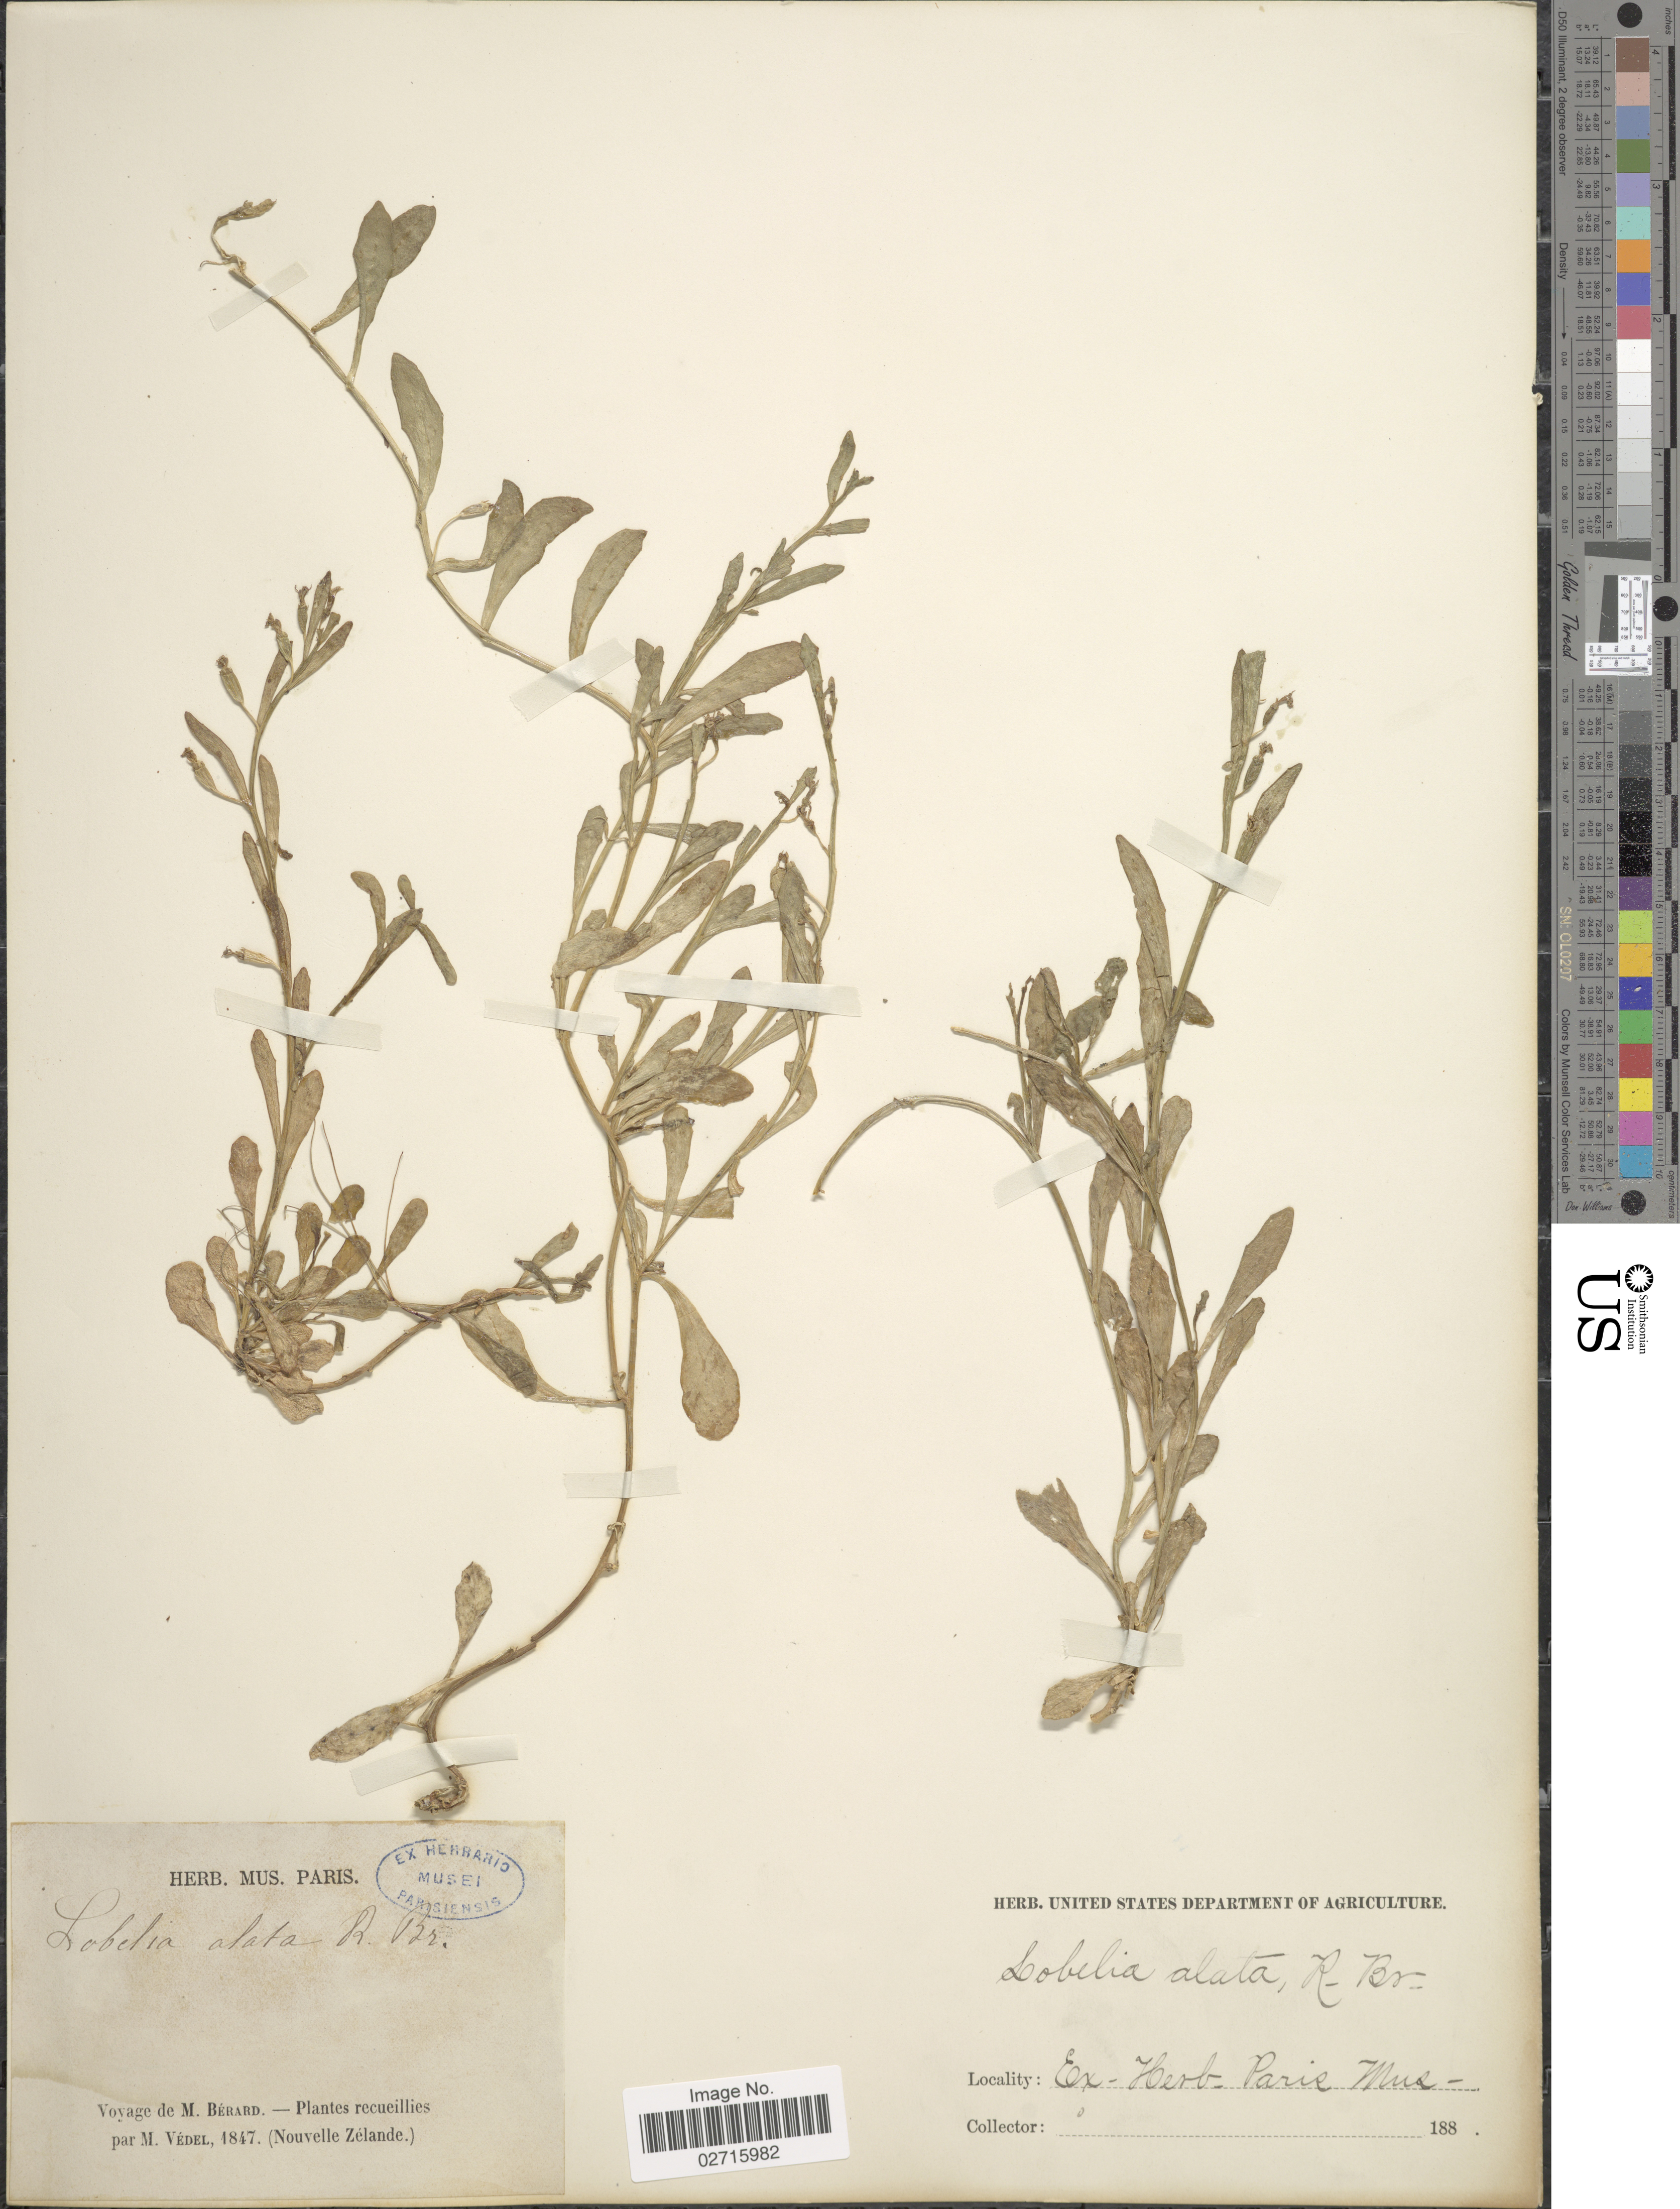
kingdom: Plantae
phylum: Tracheophyta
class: Magnoliopsida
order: Asterales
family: Campanulaceae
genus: Lobelia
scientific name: Lobelia anceps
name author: L. f.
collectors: M. Védel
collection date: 1847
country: New Zealand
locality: Nouvelle Zelande.